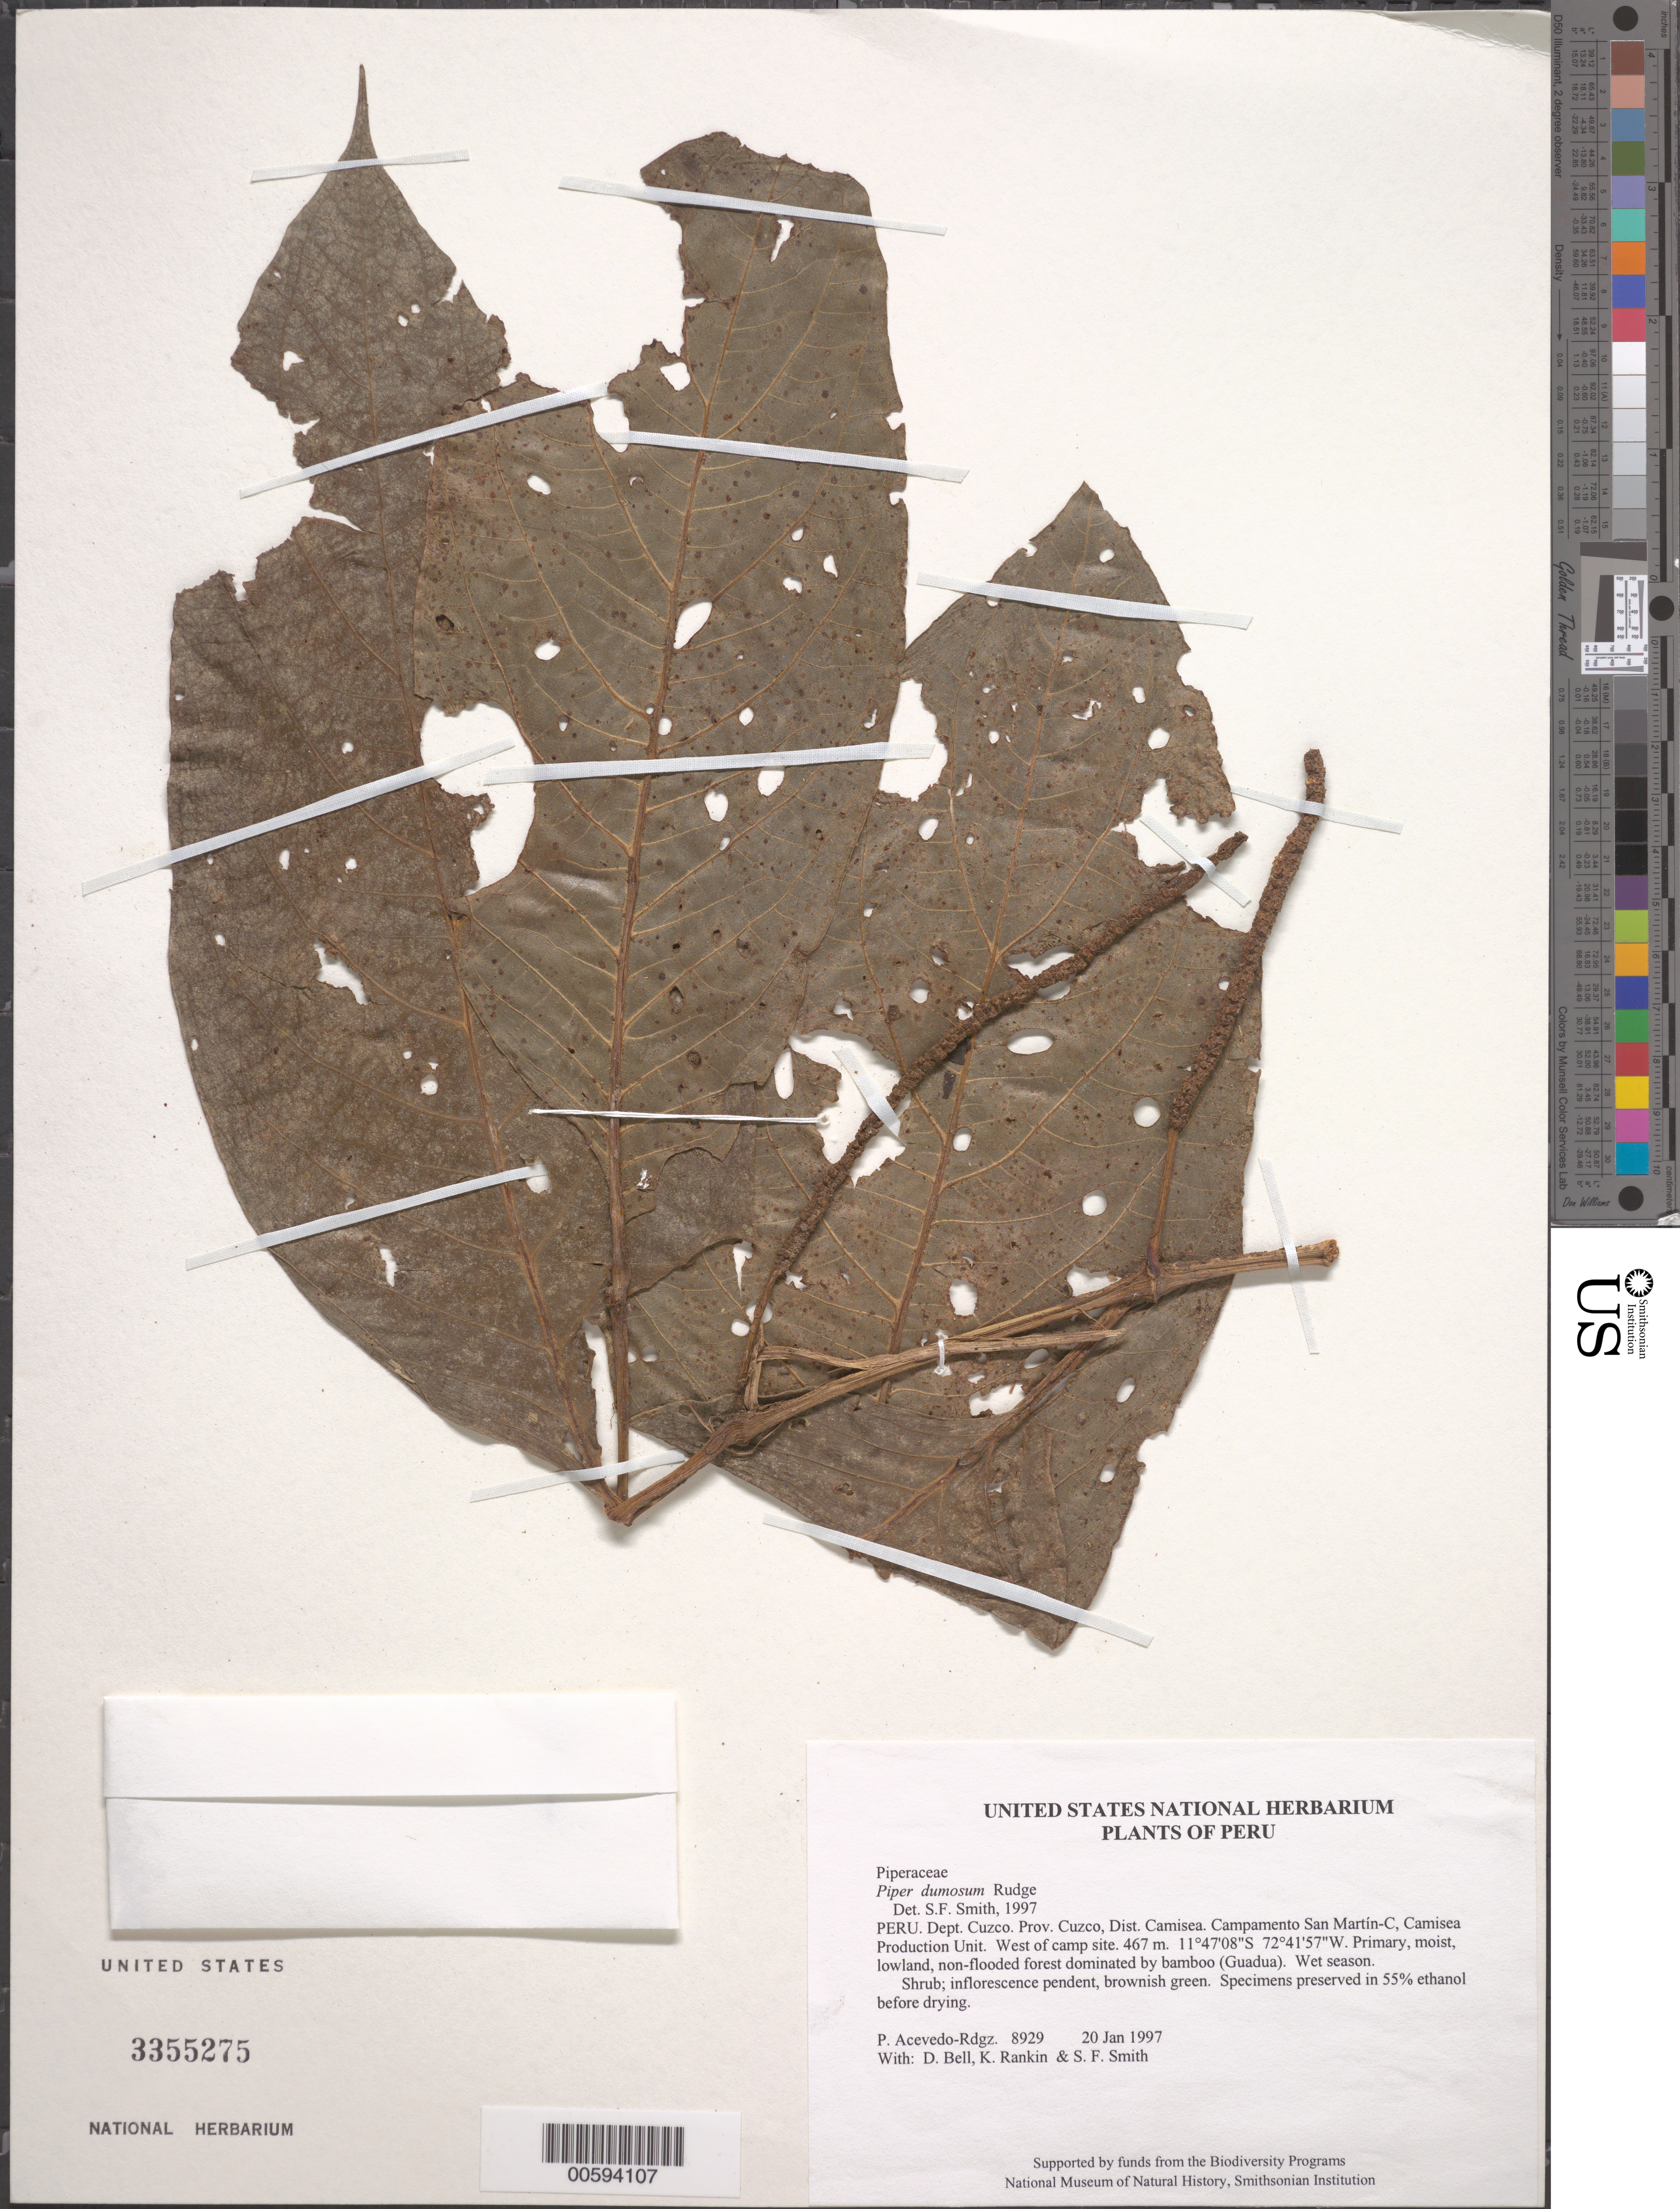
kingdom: Plantae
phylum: Tracheophyta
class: Magnoliopsida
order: Piperales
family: Piperaceae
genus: Piper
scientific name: Piper dumosum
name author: Rudge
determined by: Smith, Stephen F., (US), NMNH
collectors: P. Acevedo-Rodr., D. A. Bell, K. B. Rankin & S.F. Smith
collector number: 8929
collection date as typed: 20 Jan 1997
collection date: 1997-01-20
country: Peru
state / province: Cusco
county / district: Cusco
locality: Districto Camisea, Campamento San Martín-C, Camisea Production Unit. West of camp site.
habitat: Primary, moist, lowland, non-flooded forest dominated by bamboo (Guadua). Wet season.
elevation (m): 467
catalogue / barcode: US 3355275